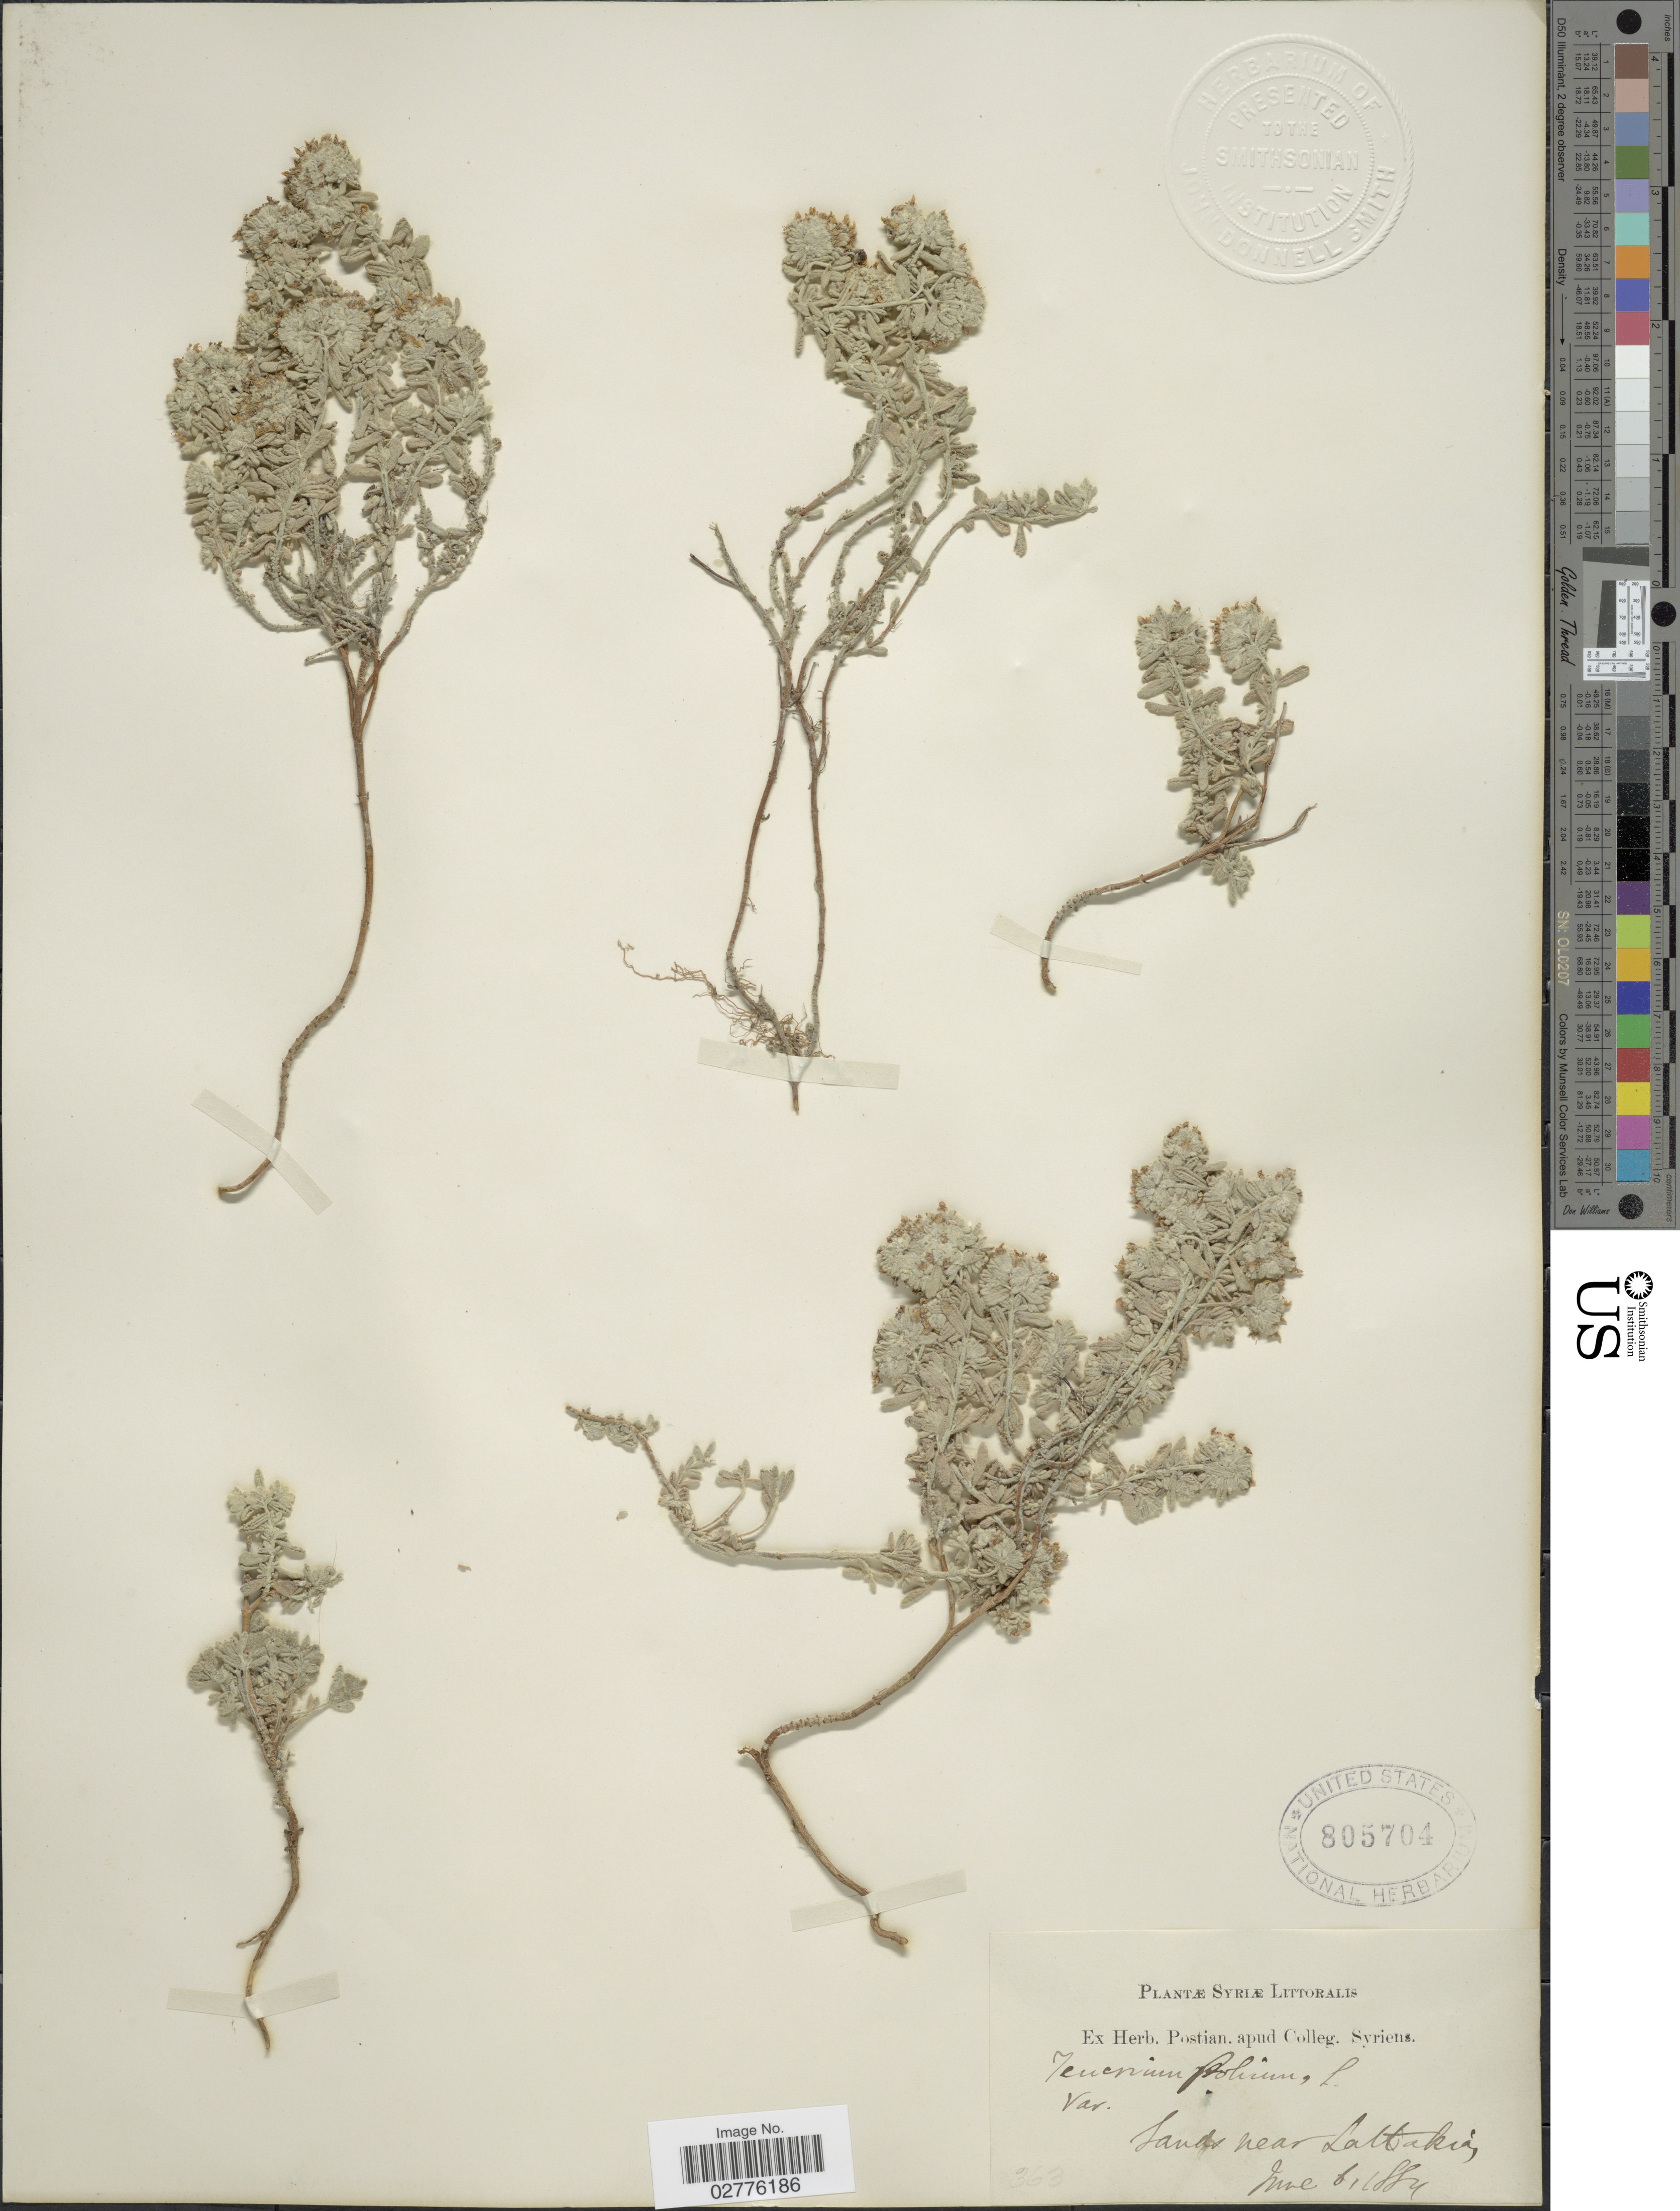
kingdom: Plantae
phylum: Tracheophyta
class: Magnoliopsida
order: Lamiales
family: Lamiaceae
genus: Teucrium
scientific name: Teucrium polium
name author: L.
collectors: ex herb. Postian. apud Colleg. Syriens. Protest. USE "Fannie P. A. Shepard" (10308853) AS PRIMARY COLLECTOR INSTEAD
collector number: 363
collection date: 1884-06-06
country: Syria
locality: Syriæ Littoralis. Sands near Laltakia. [interpreted]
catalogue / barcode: US 805704